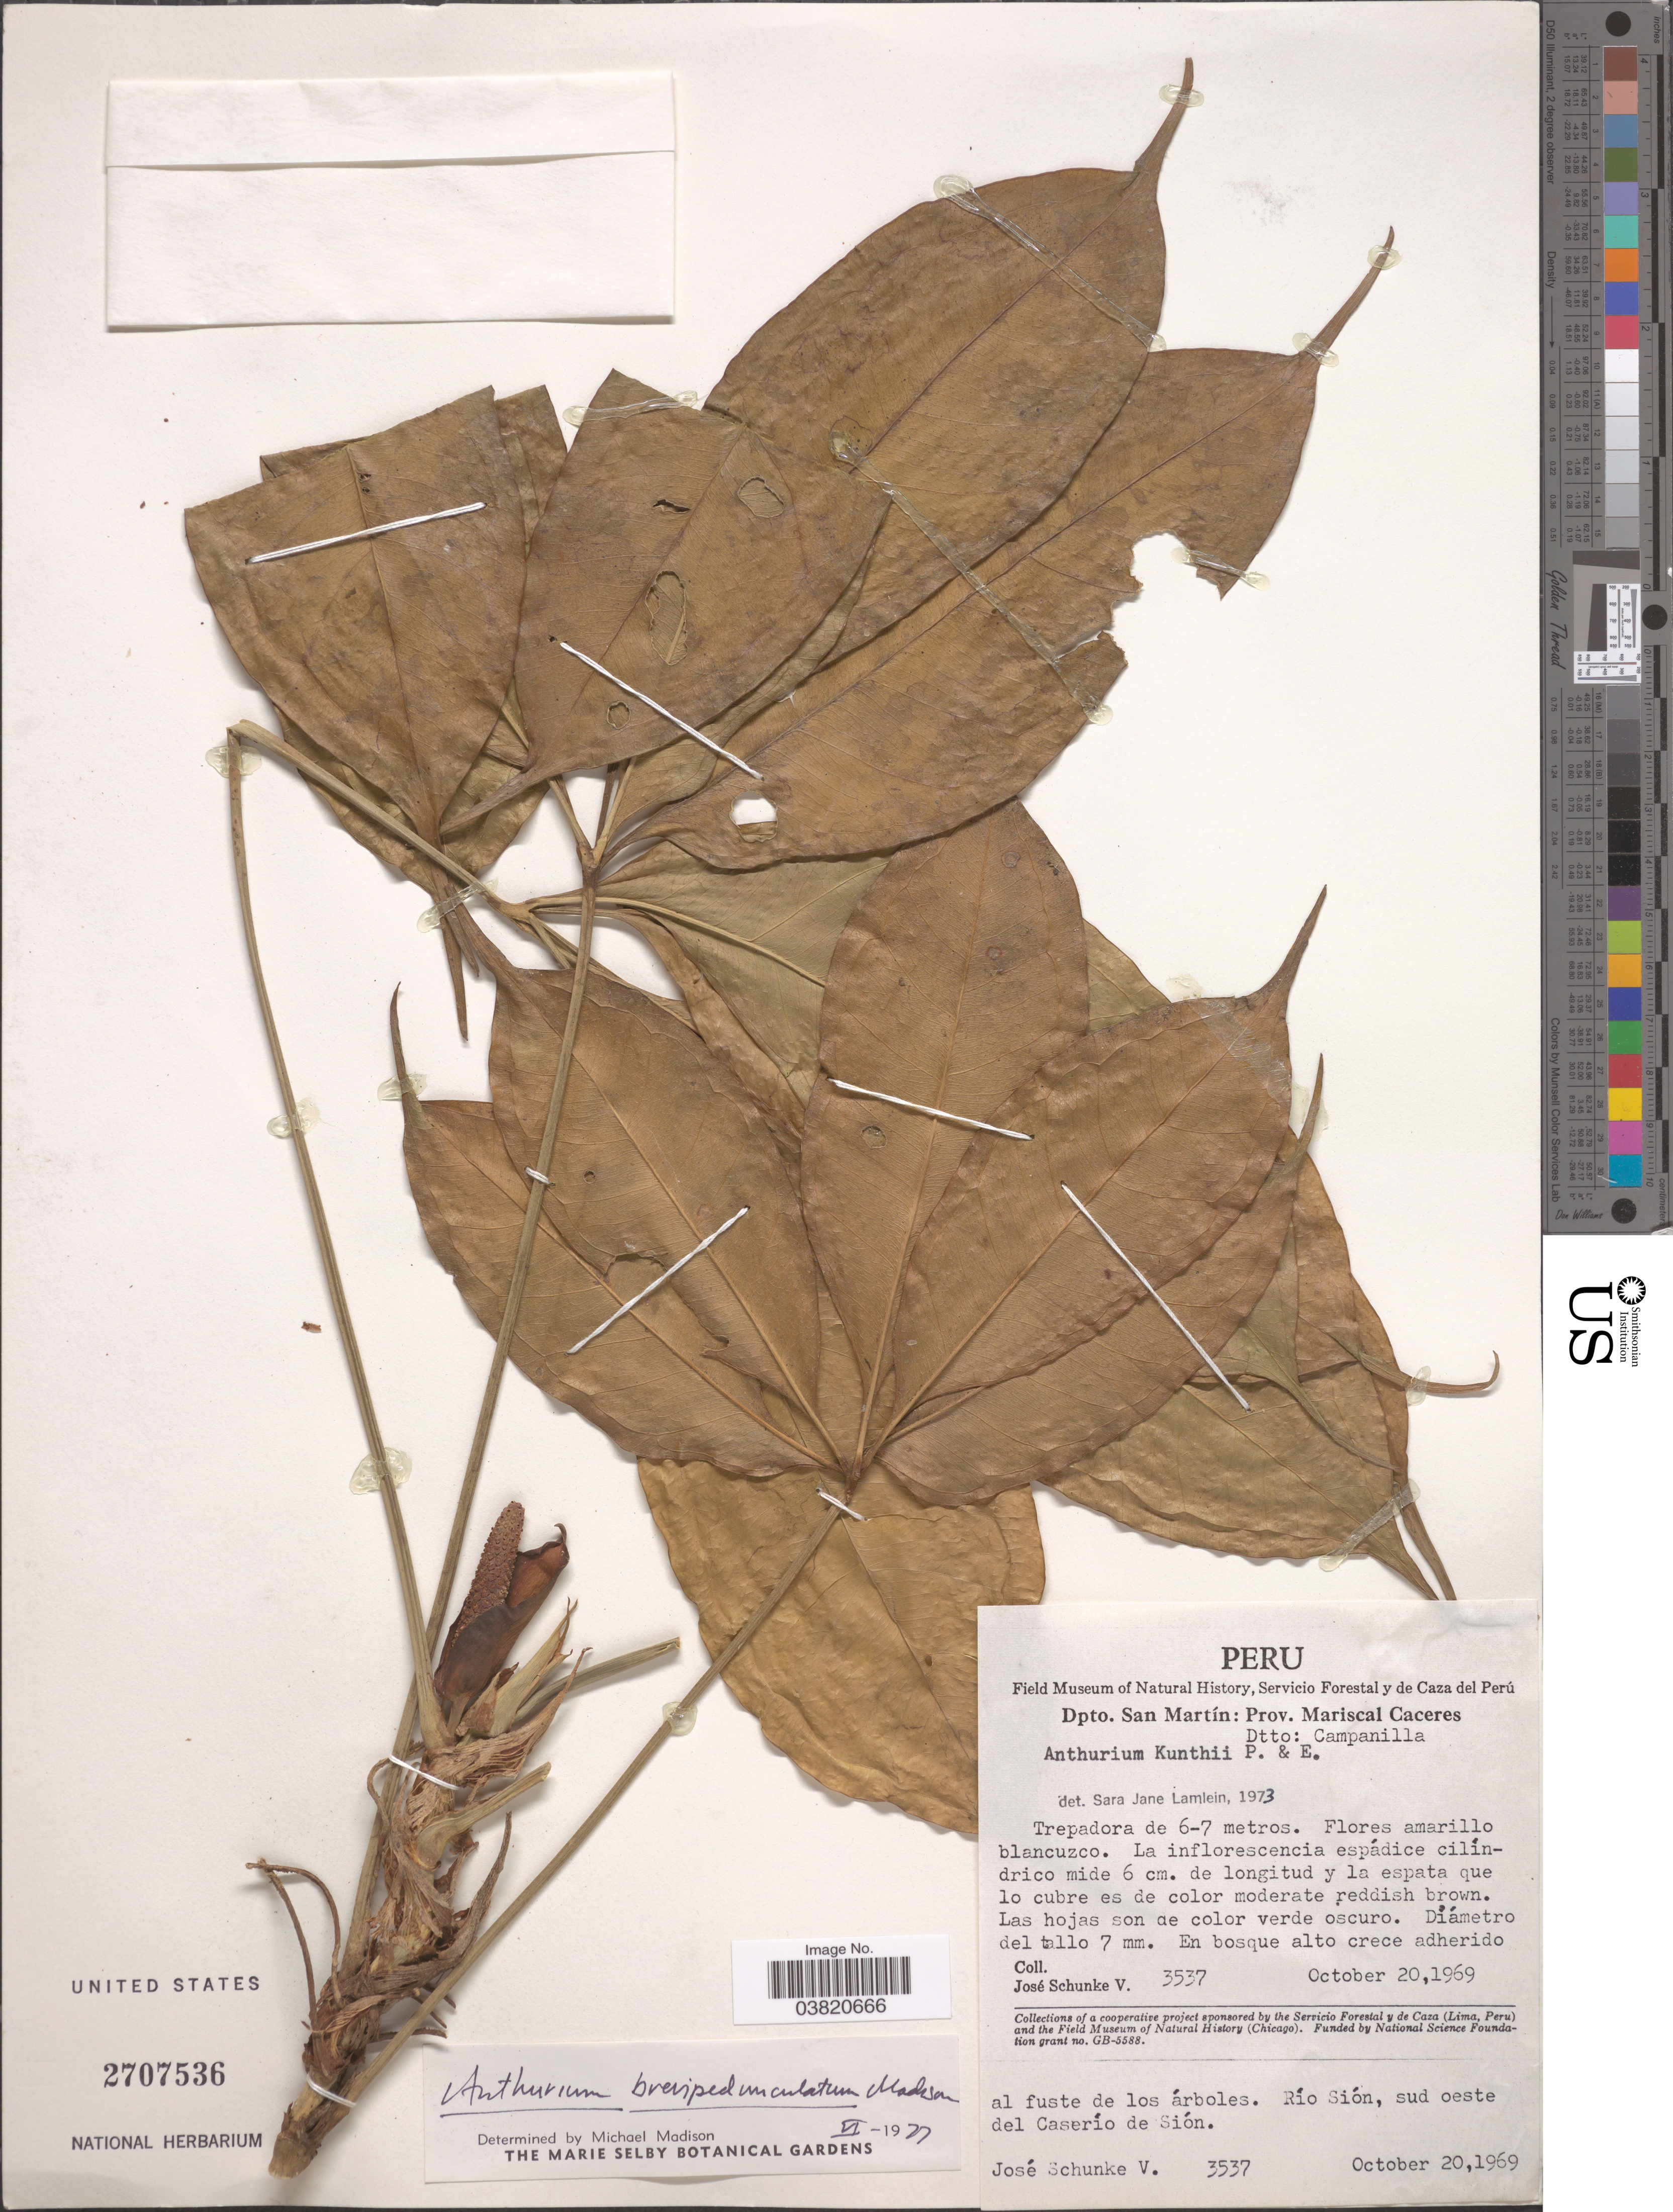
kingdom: Plantae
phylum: Tracheophyta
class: Liliopsida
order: Alismatales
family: Araceae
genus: Anthurium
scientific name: Anthurium brevipedunculatum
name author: Madison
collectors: J. Schunke Vigo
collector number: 3537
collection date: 1969-10-20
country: Peru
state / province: San Martín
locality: Depto. San Martín: Prov. Mariscal Caceres. Dtto: Campanilla. Río Siónoeste del Caserío de Sión.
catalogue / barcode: US 2707536